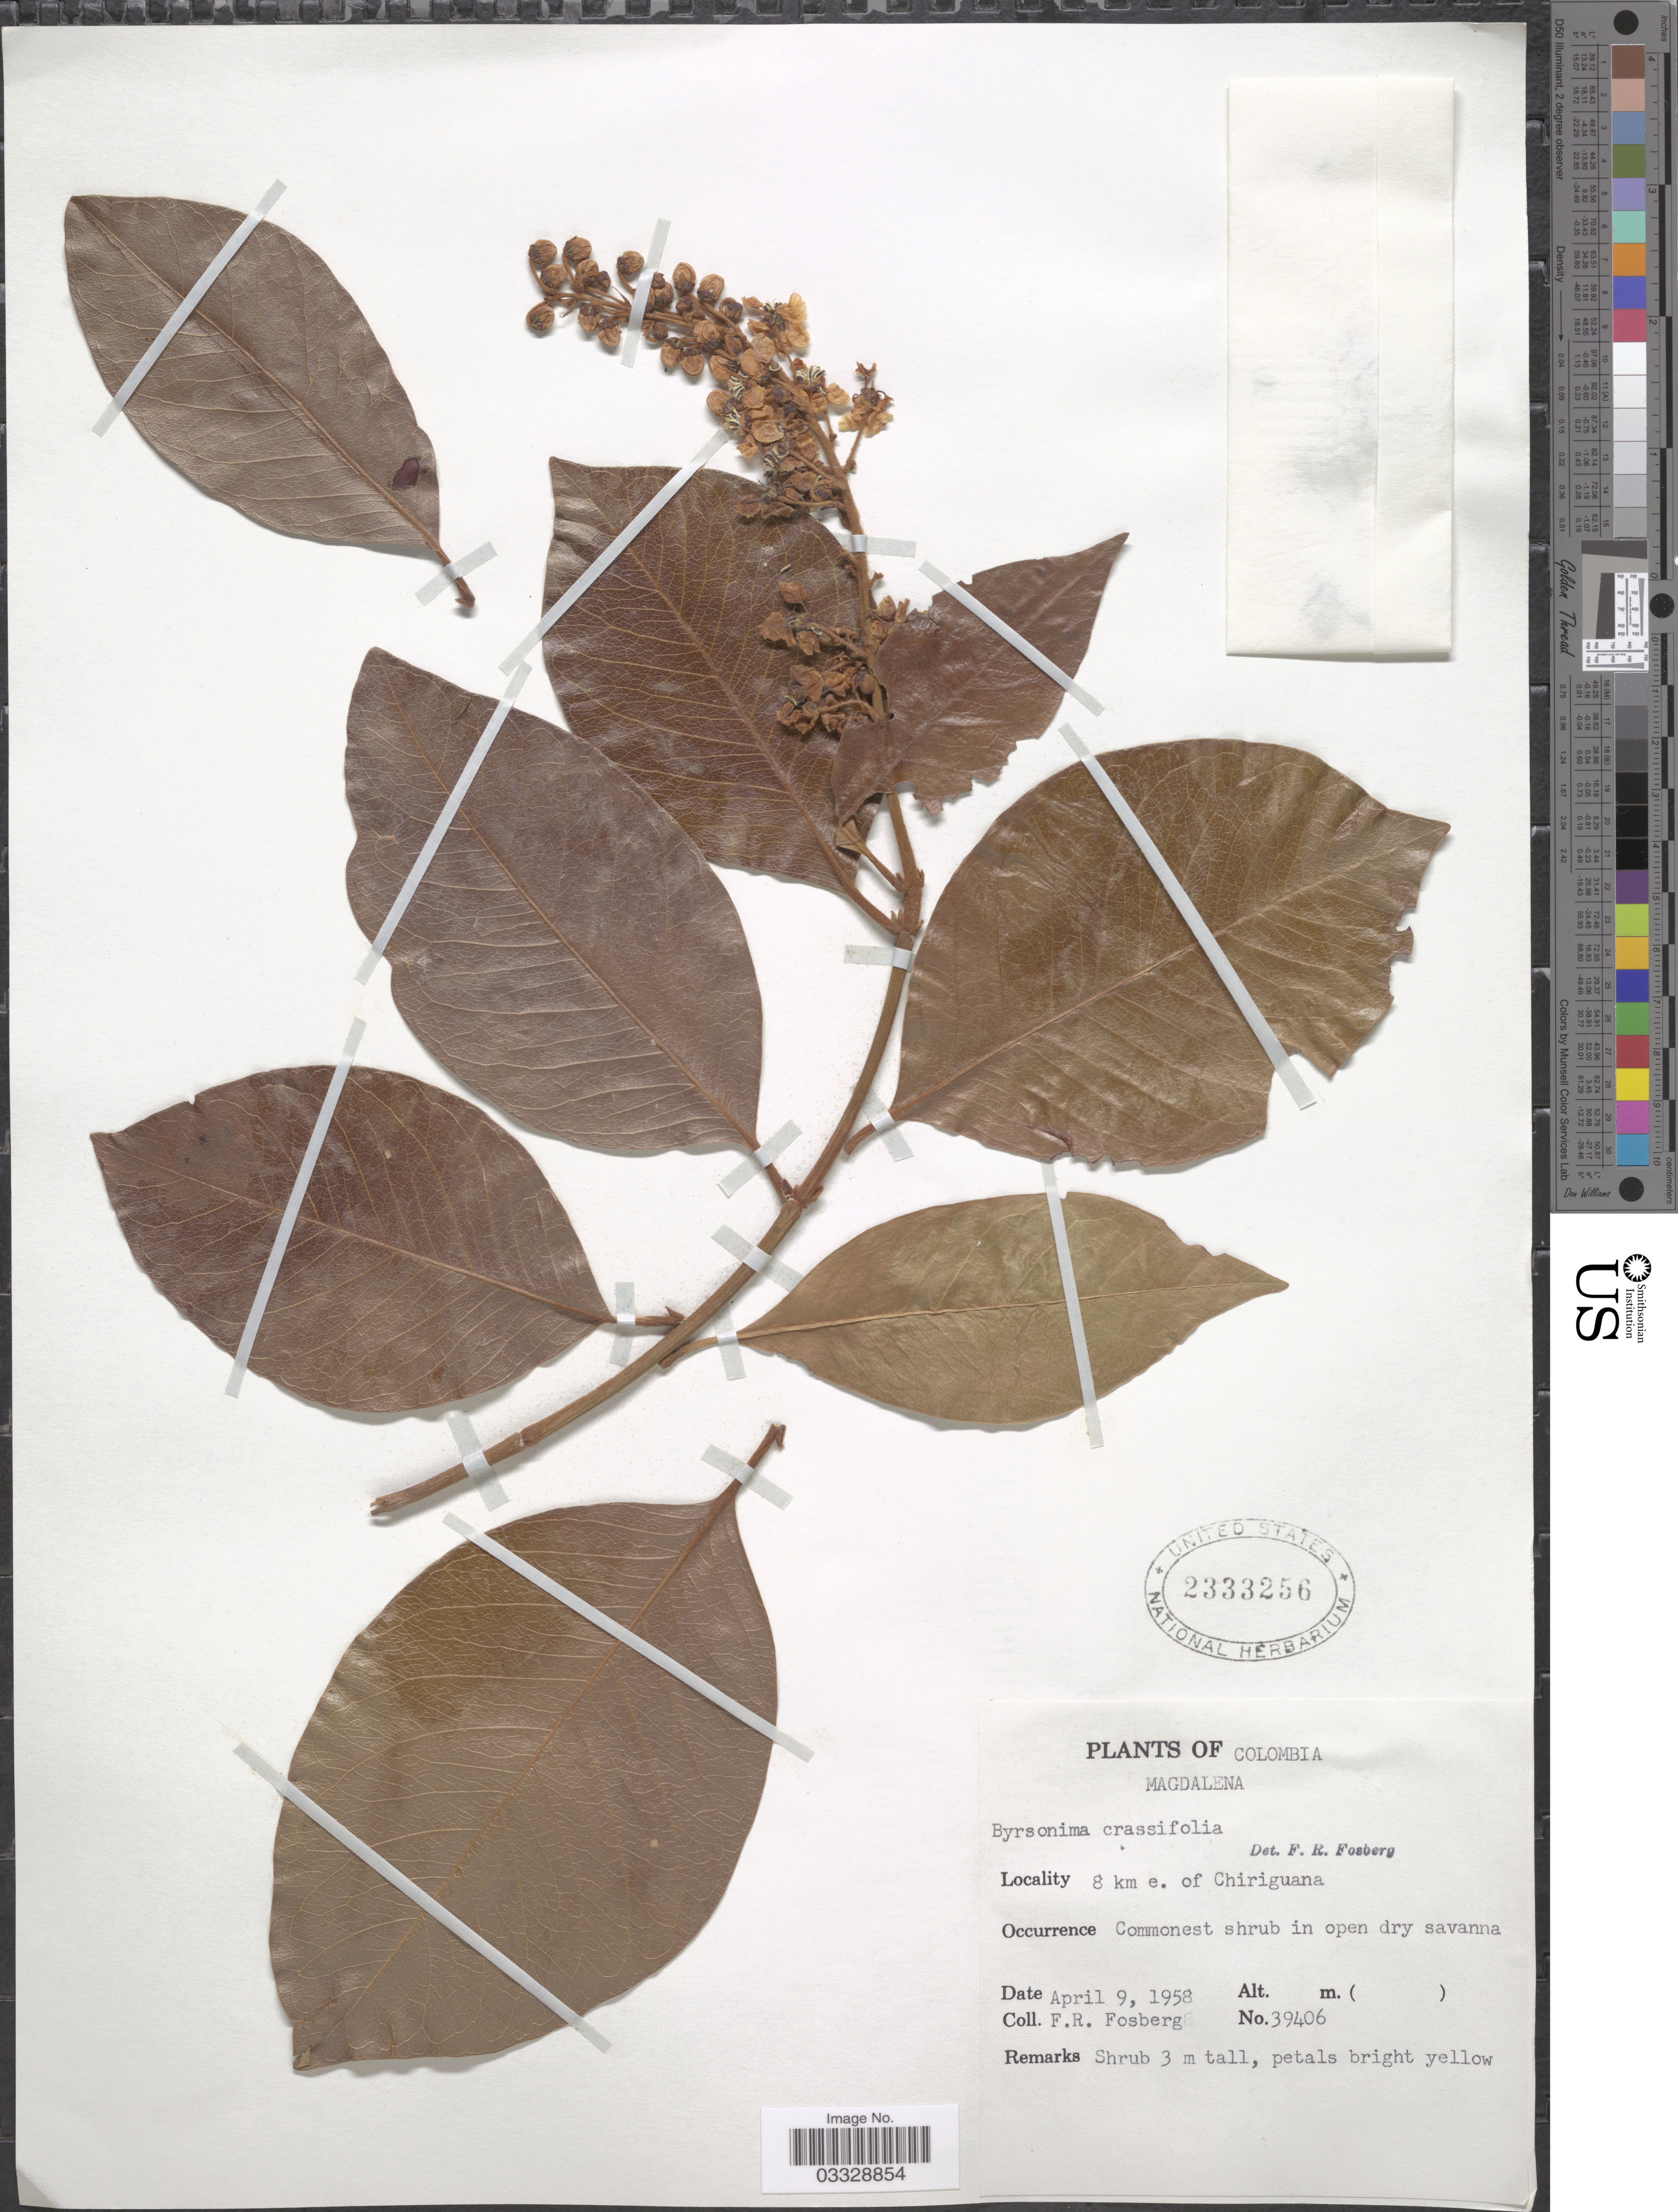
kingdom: Plantae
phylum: Tracheophyta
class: Magnoliopsida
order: Malpighiales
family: Malpighiaceae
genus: Byrsonima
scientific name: Byrsonima crassifolia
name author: (L.) Kunth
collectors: F. R. Fosberg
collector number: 39406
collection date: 1958-04-09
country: Colombia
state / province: Magdalena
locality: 8 km e. of Chiriguana.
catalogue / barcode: US 2333256